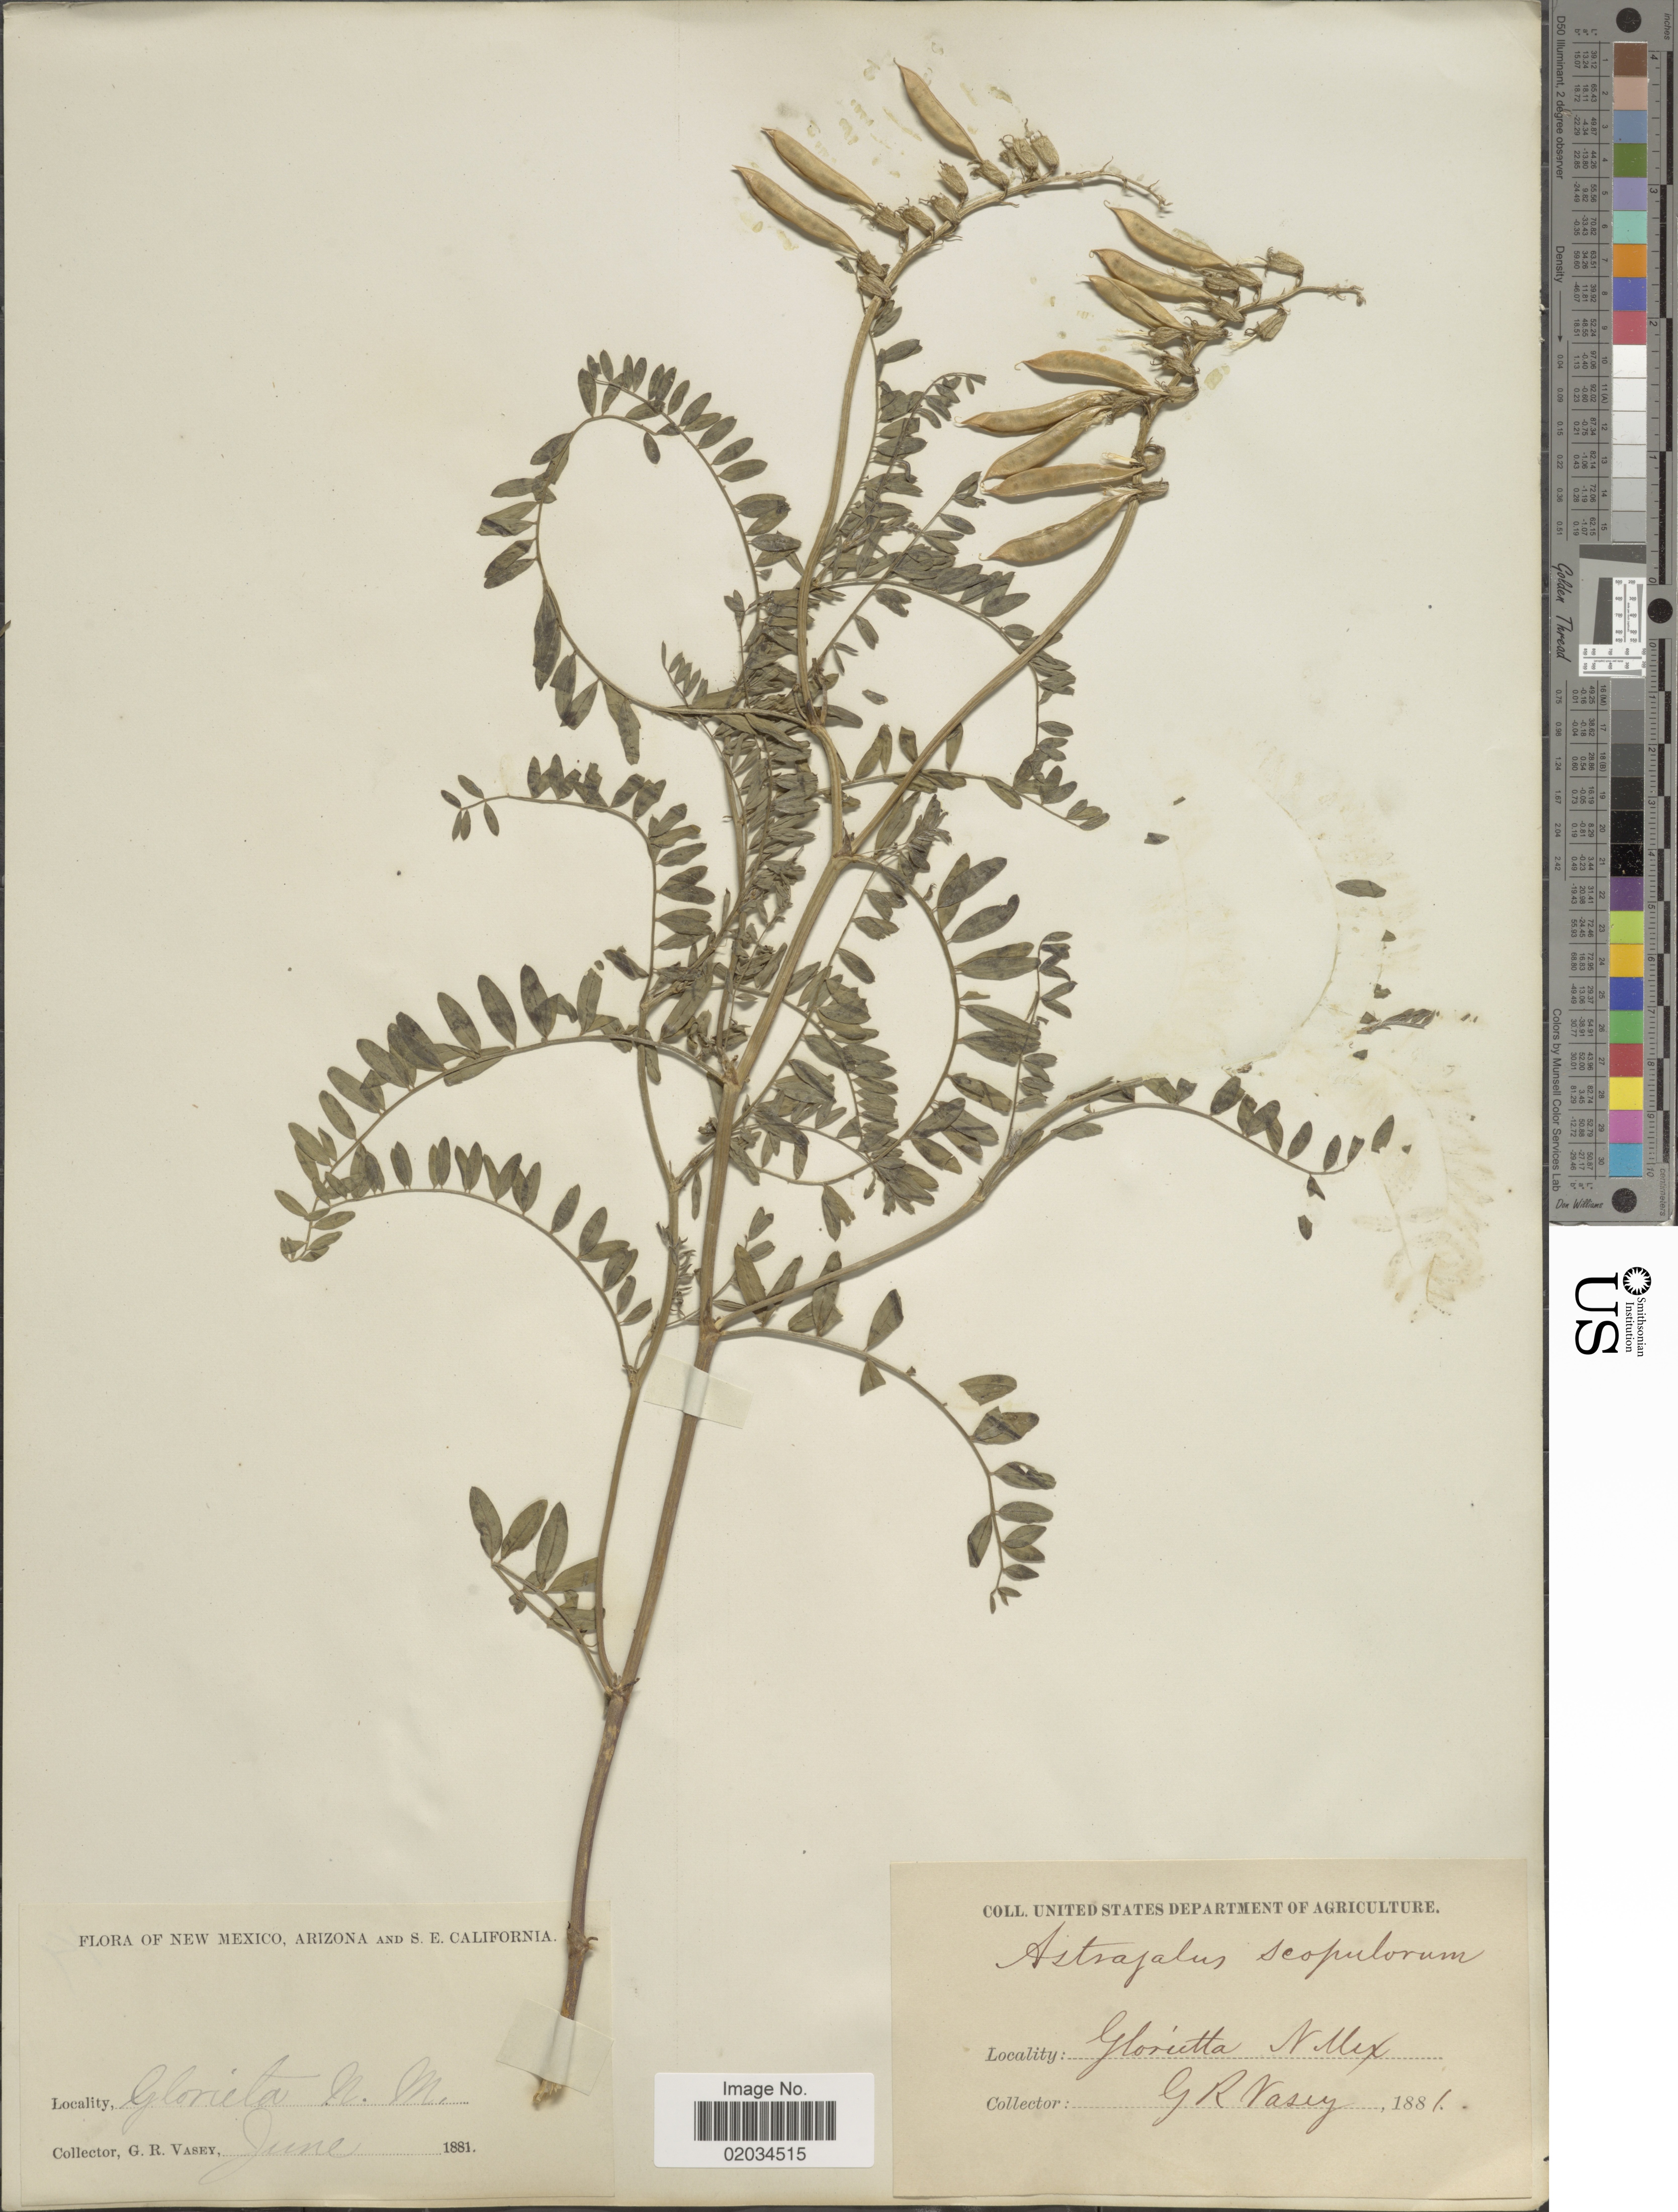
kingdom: Plantae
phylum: Tracheophyta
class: Magnoliopsida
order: Fabales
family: Fabaceae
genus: Astragalus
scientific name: Astragalus scopulorum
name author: Porter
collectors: G. R. Vasey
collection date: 1881-06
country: United States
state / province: New Mexico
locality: Glorieta.